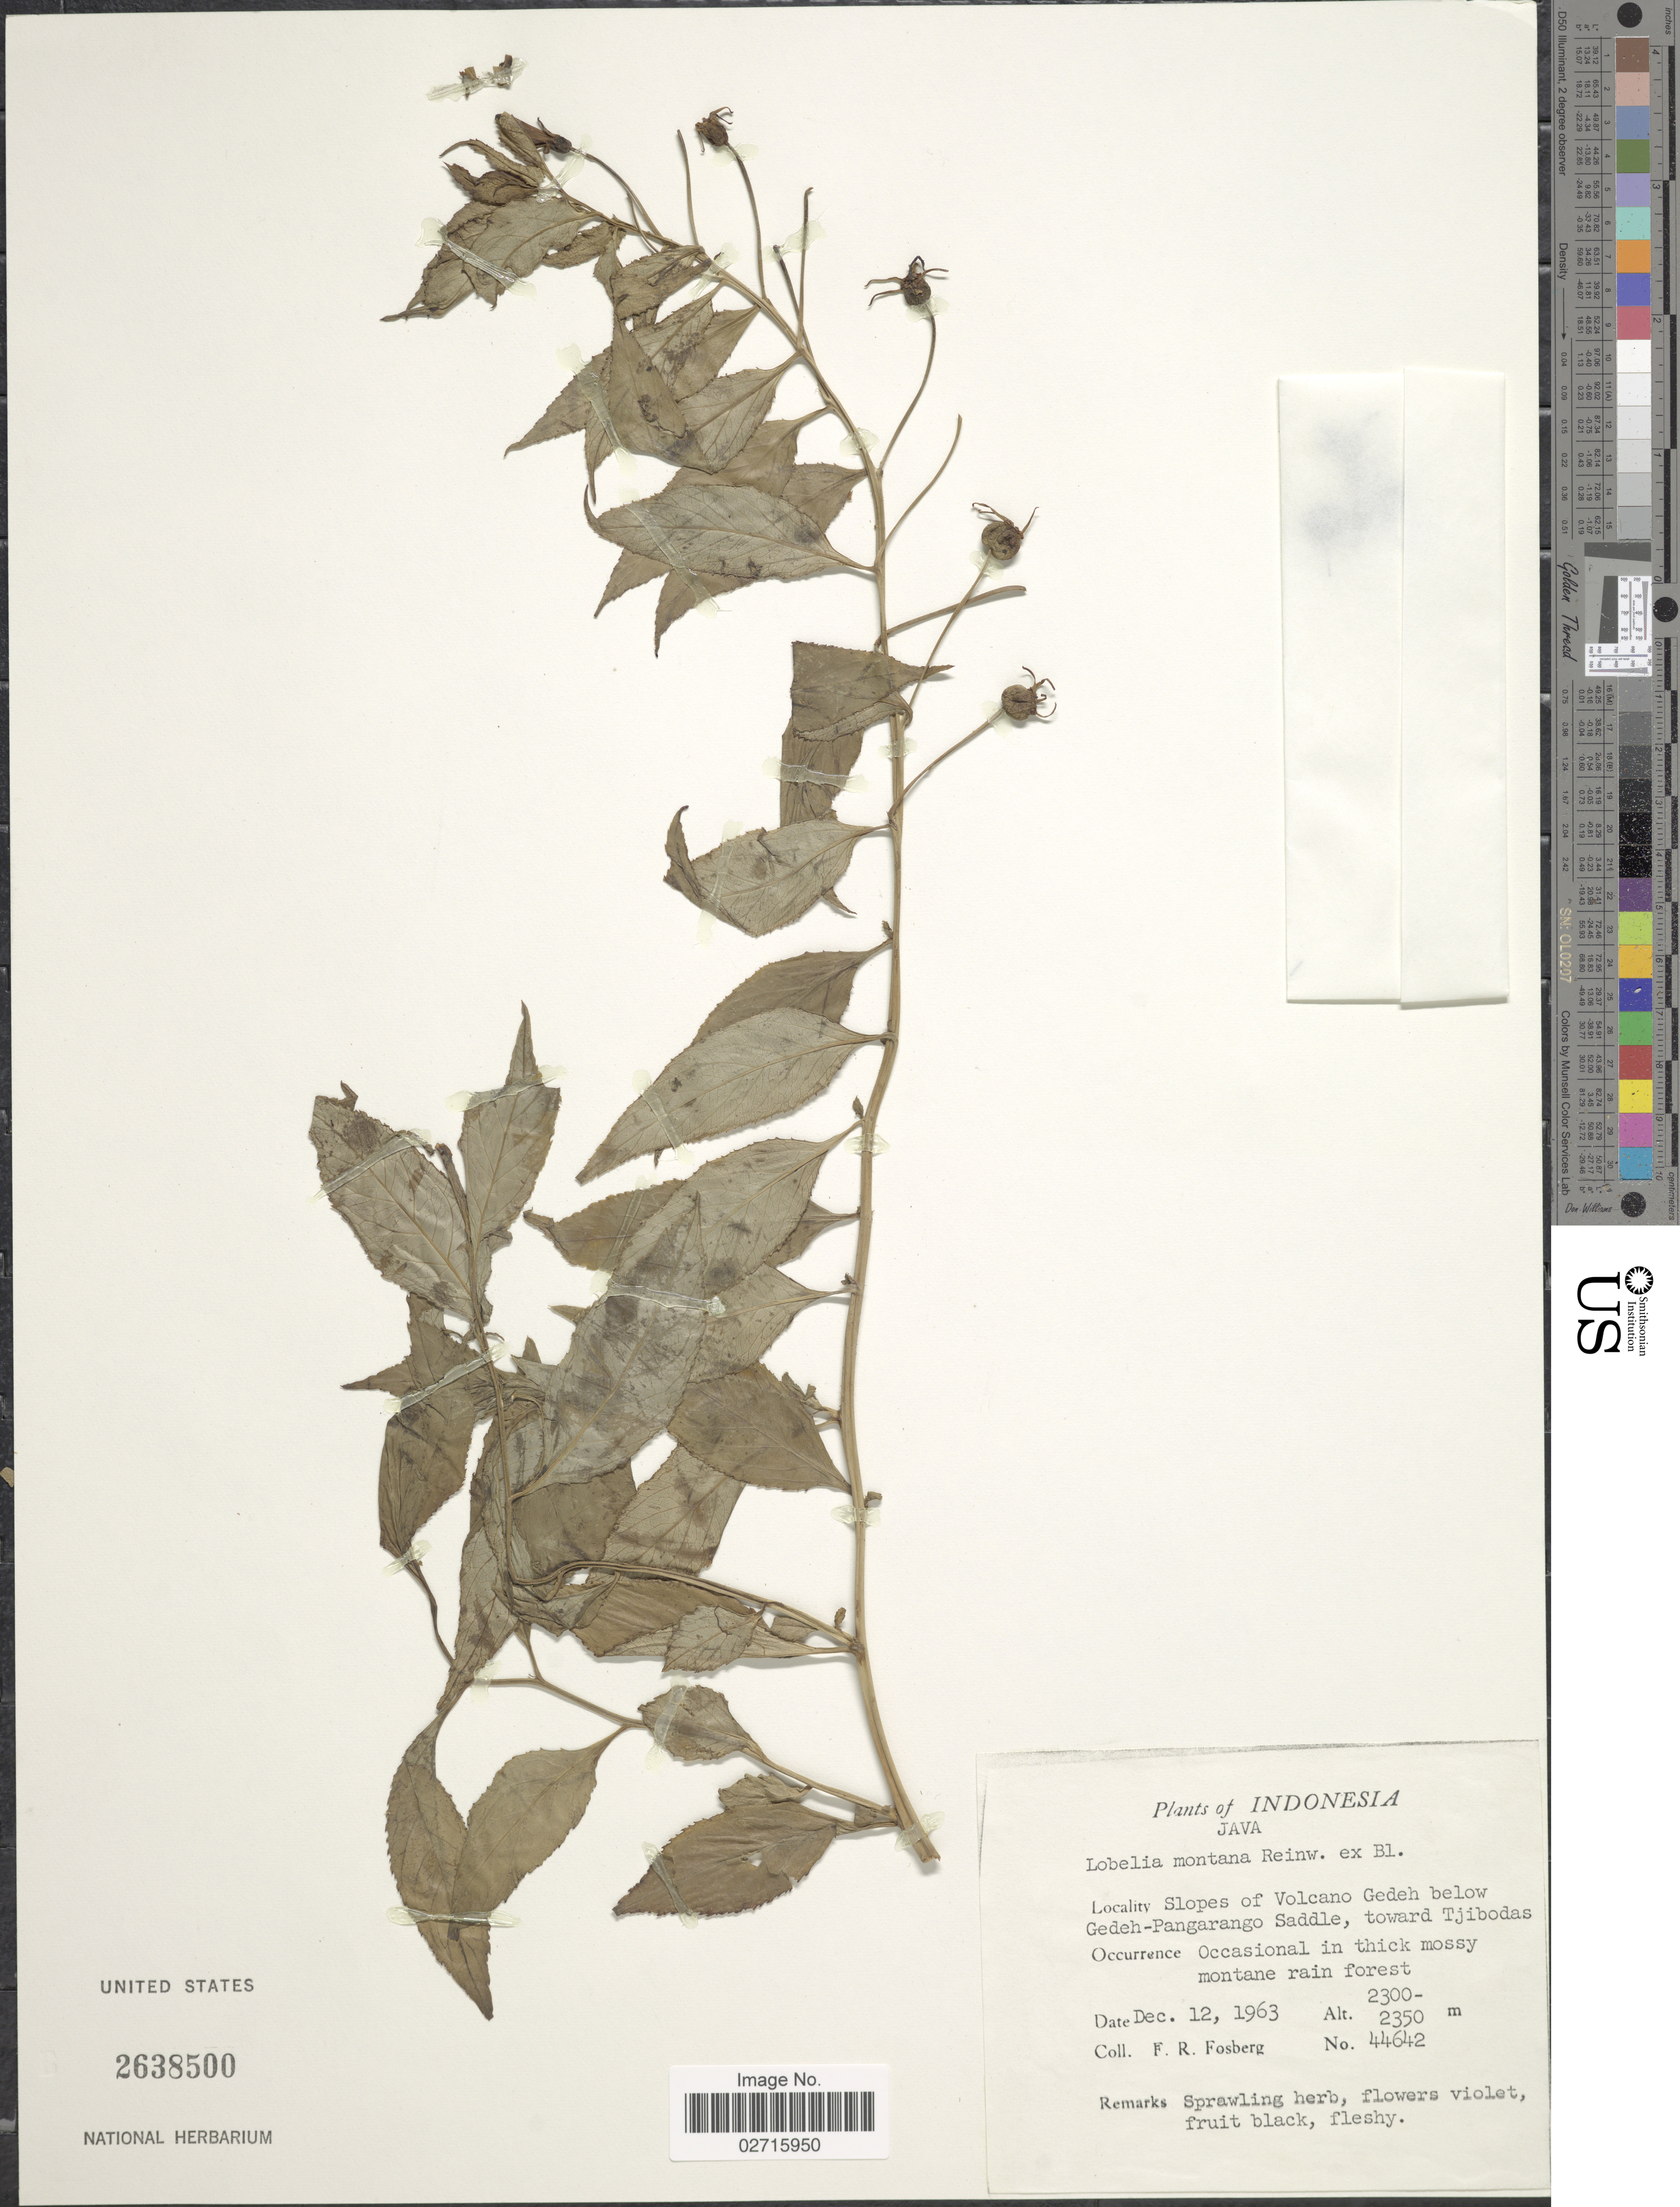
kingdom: Plantae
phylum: Tracheophyta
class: Magnoliopsida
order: Asterales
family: Campanulaceae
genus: Lobelia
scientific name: Lobelia montana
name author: Reinw. ex Blume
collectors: F. R. Fosberg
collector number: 44642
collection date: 1963-12-12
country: Indonesia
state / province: Java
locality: Slopes of Volcano Gedeh below Gedeh-Pangarango Saddle, toward Tjibodas.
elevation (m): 2300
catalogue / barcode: US 2638500